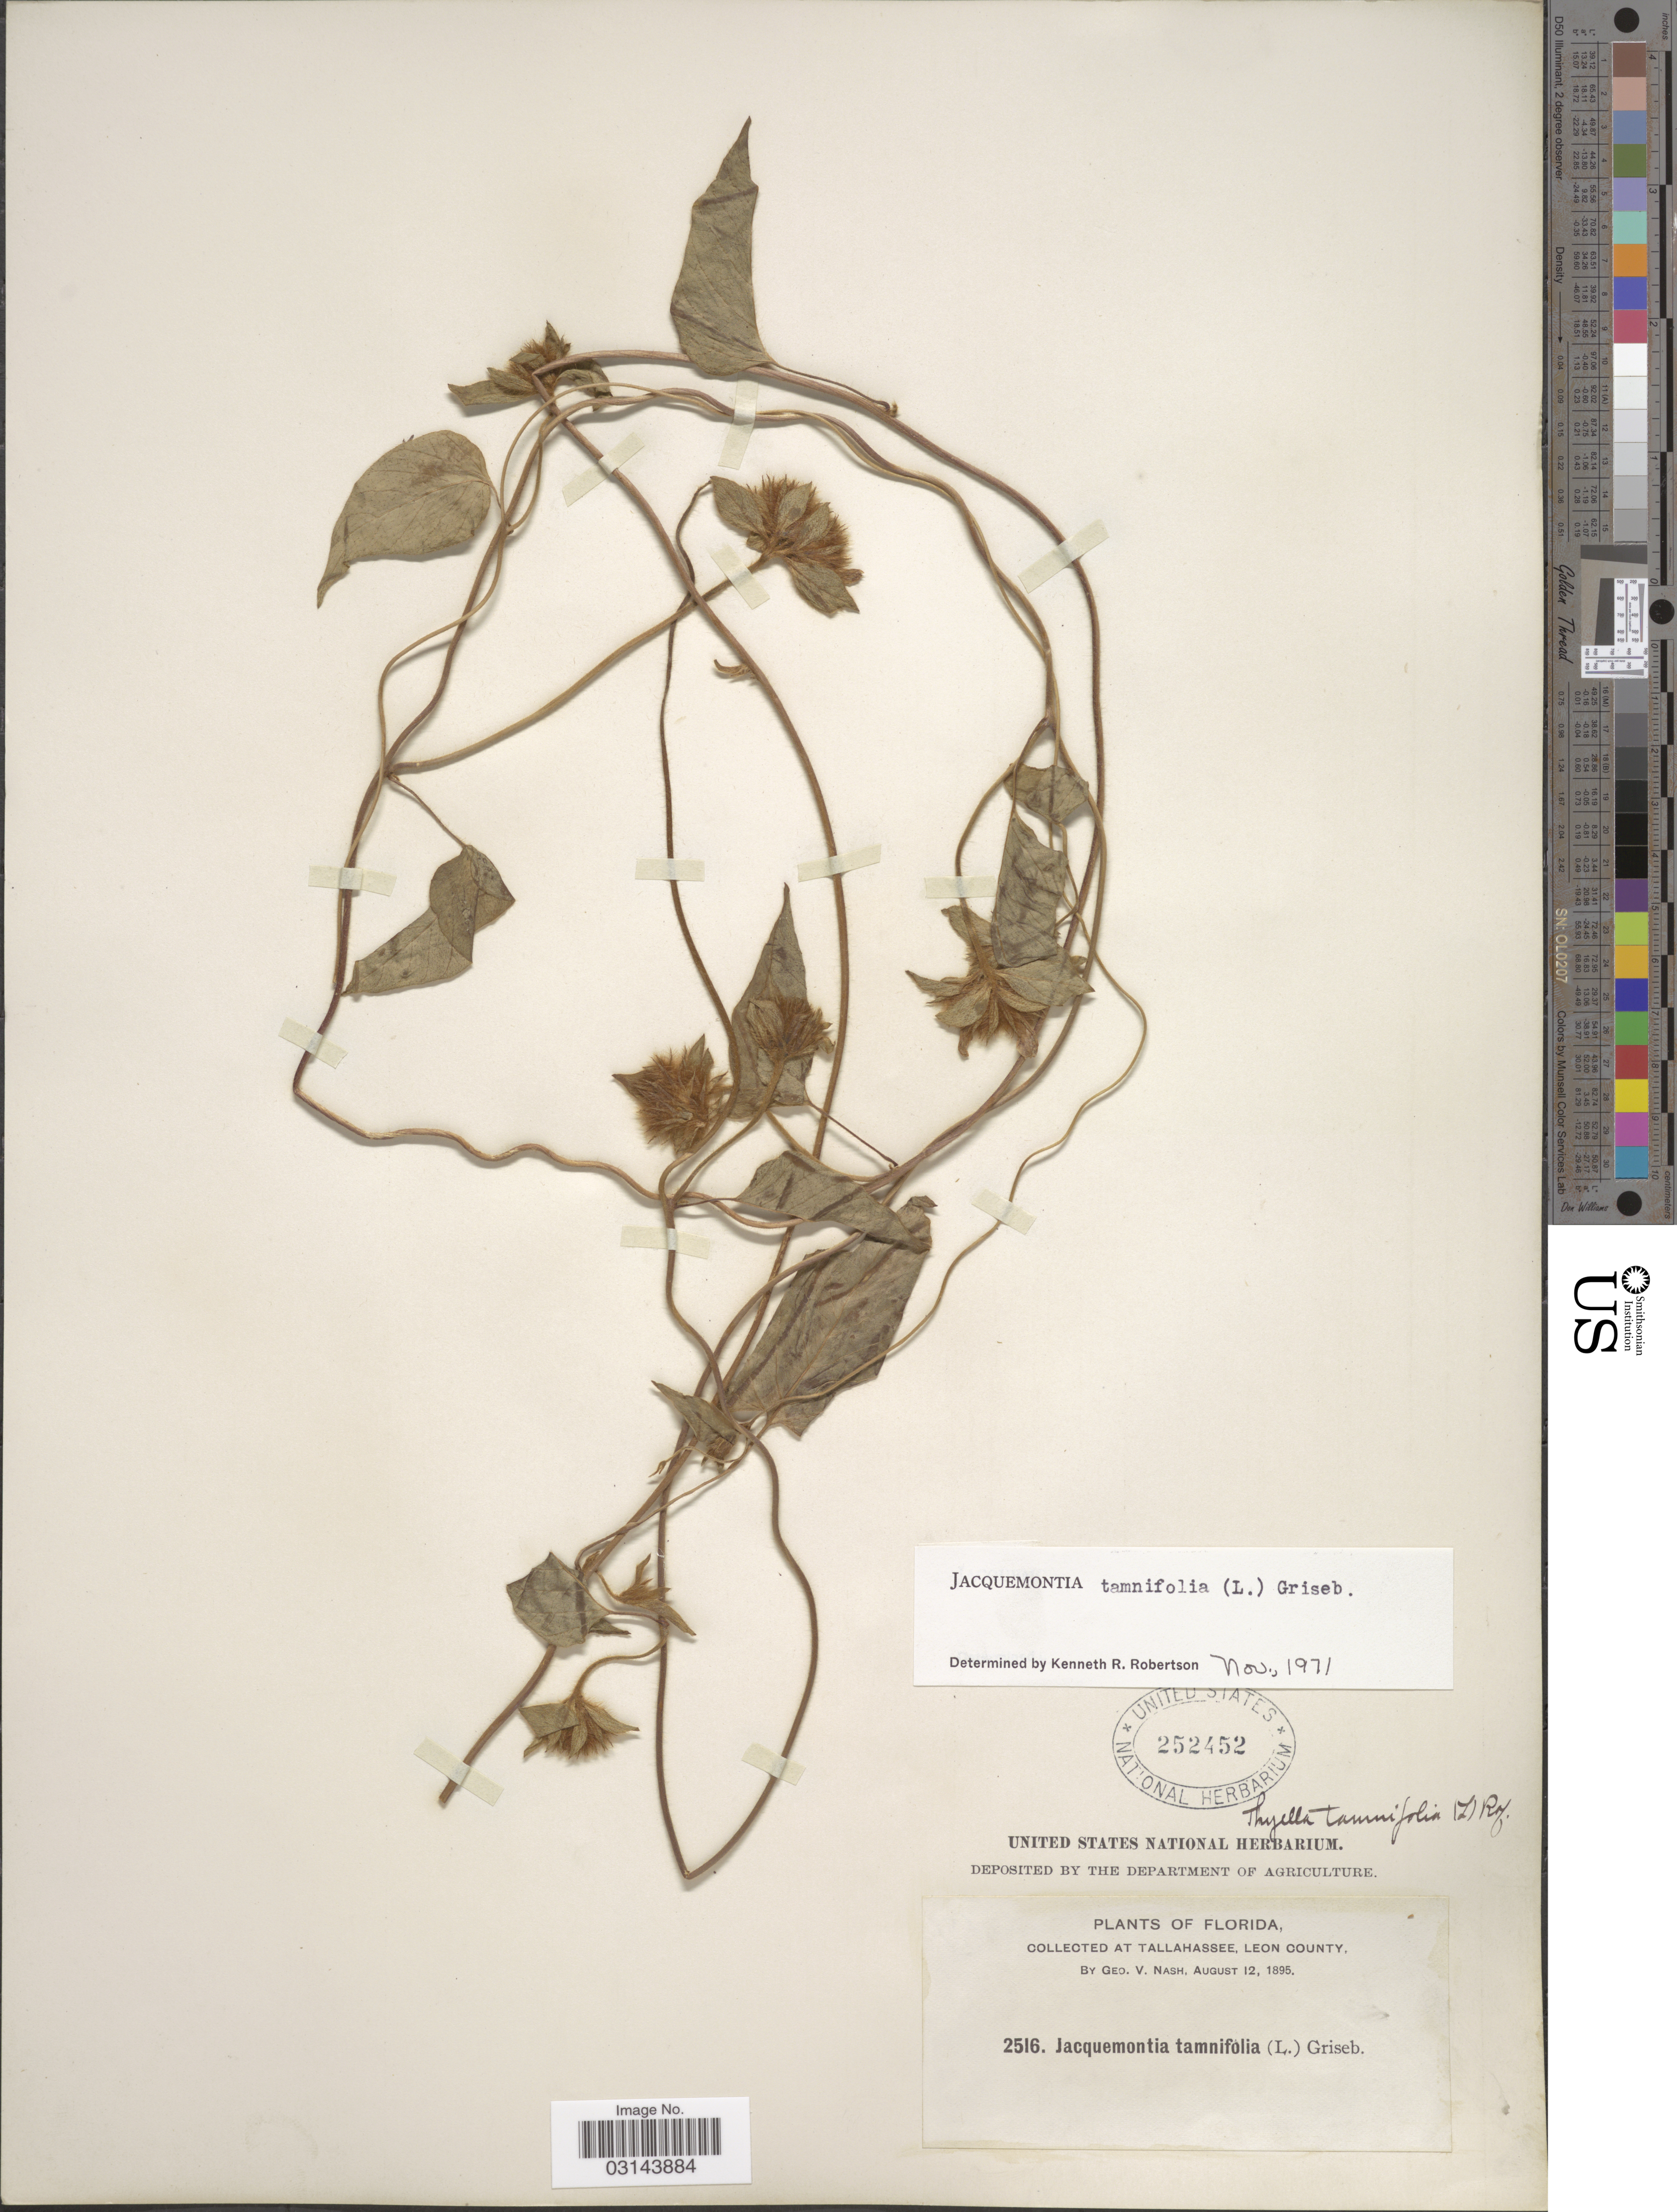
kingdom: Plantae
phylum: Tracheophyta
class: Magnoliopsida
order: Solanales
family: Convolvulaceae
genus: Jacquemontia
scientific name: Jacquemontia tamnifolia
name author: (L.) Griseb.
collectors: G. V. Nash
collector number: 2516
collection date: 1895-08-12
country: United States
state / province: Florida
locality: At Tallahassee, Leon County.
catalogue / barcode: US 252452